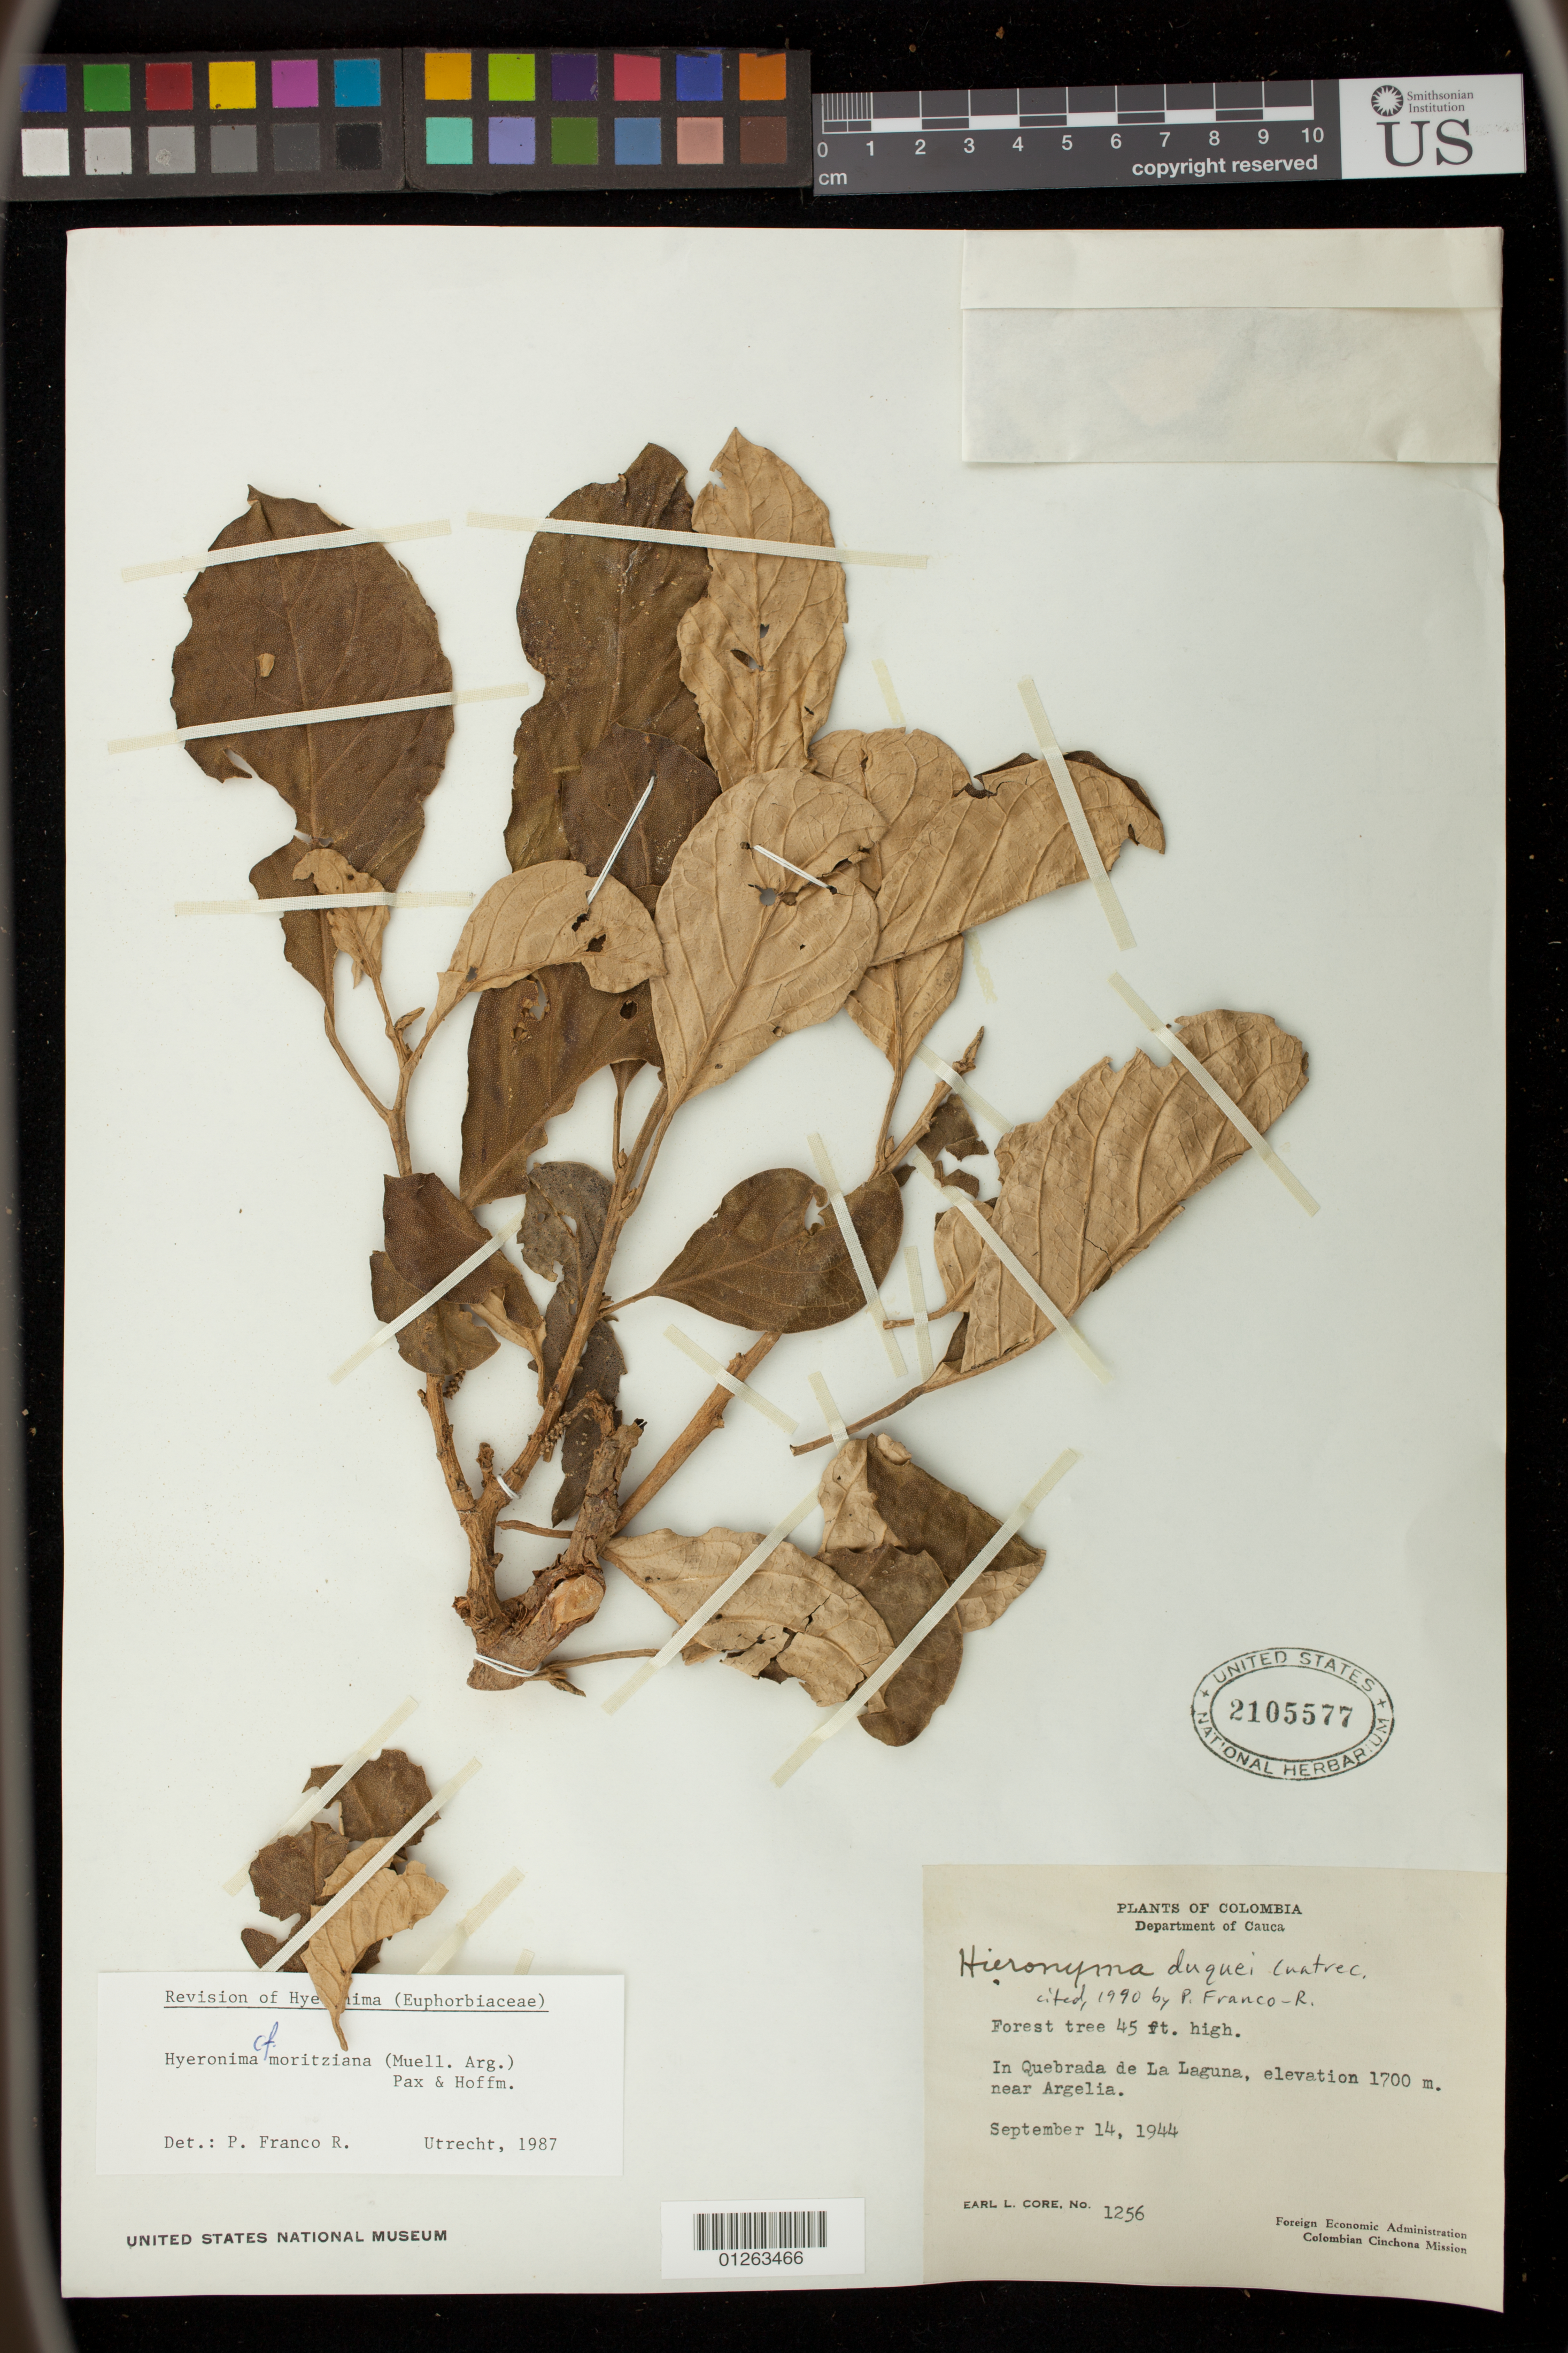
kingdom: Plantae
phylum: Tracheophyta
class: Magnoliopsida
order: Malpighiales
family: Phyllanthaceae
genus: Hieronyma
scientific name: Hieronyma duquei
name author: Cuatrec.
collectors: E. L. Core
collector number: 1256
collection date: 1944-09-14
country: Colombia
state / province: Cauca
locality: In Quebrada de La Laguna, near Argelia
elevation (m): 1709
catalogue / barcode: US 2105577